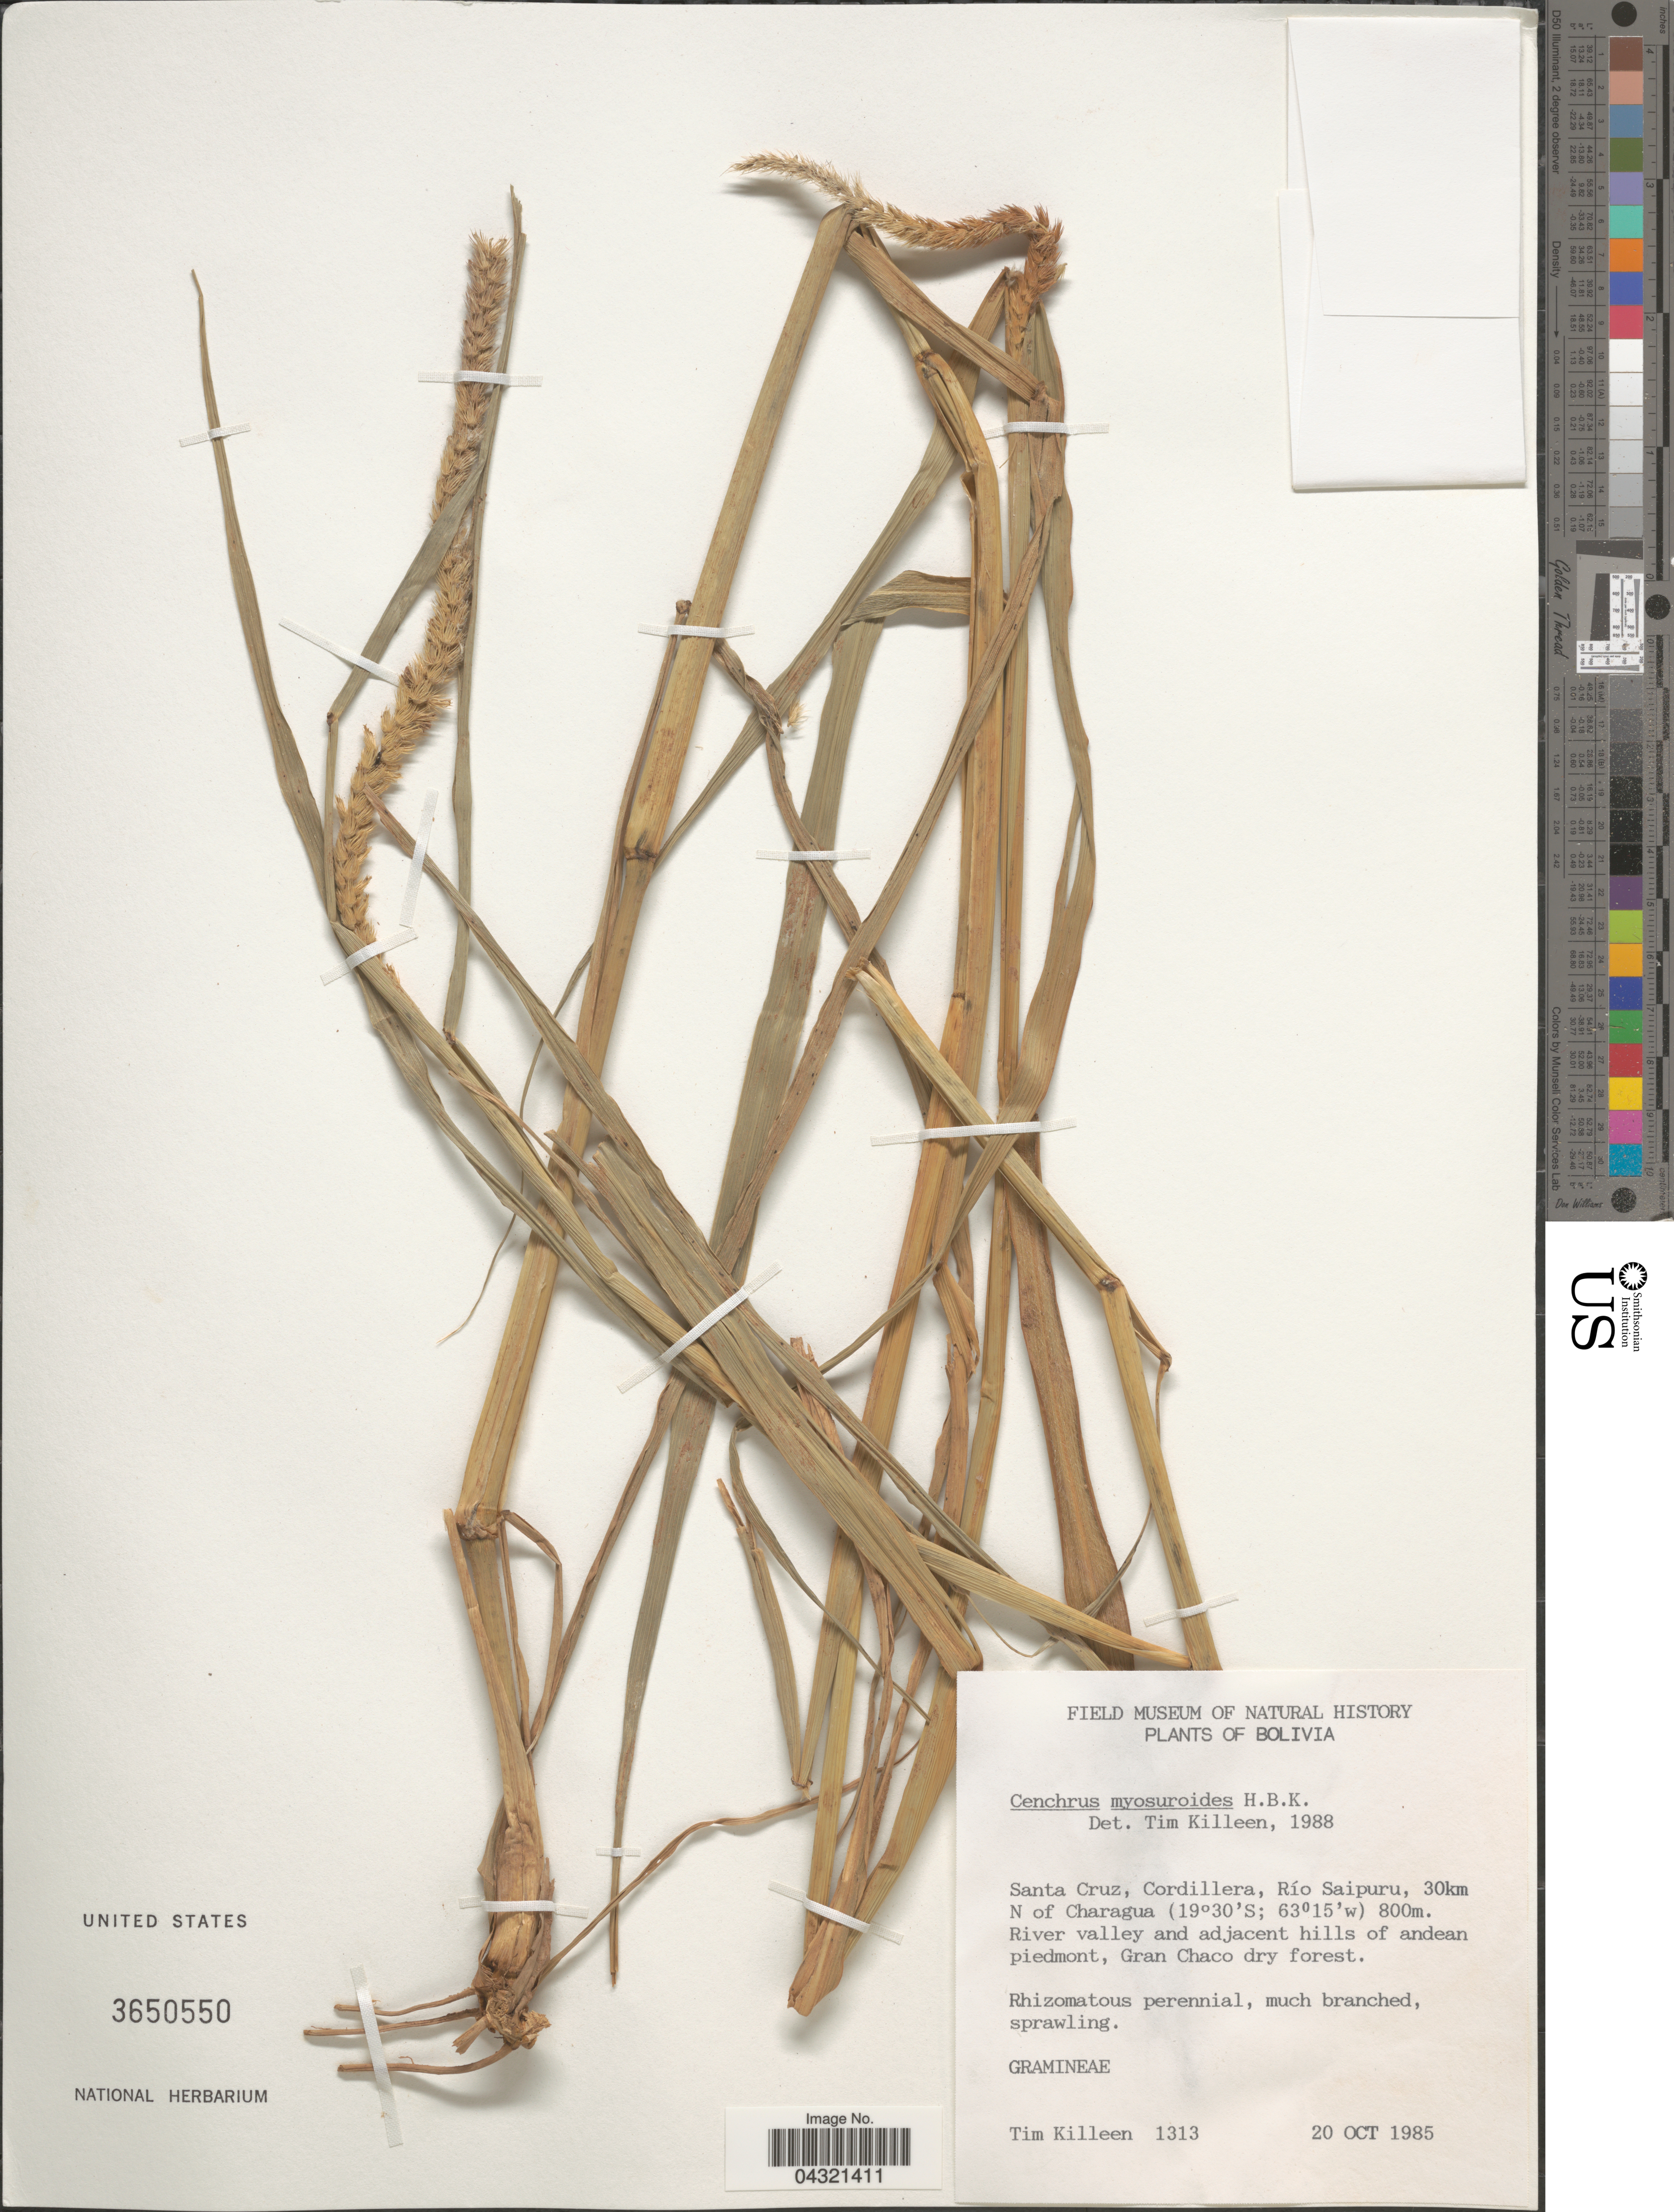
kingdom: Plantae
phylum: Tracheophyta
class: Liliopsida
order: Poales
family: Poaceae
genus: Cenchrus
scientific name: Cenchrus myosuroides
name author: Kunth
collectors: T. J. Killeen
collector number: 1313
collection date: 1985-10-20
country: Bolivia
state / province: Santa Cruz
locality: Cordillera, Río Saipuru, 30km N of Charagua. River valley and adjacent hills of andean piedmont, Gran Chaco dry forest.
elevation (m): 800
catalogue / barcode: US 3650550